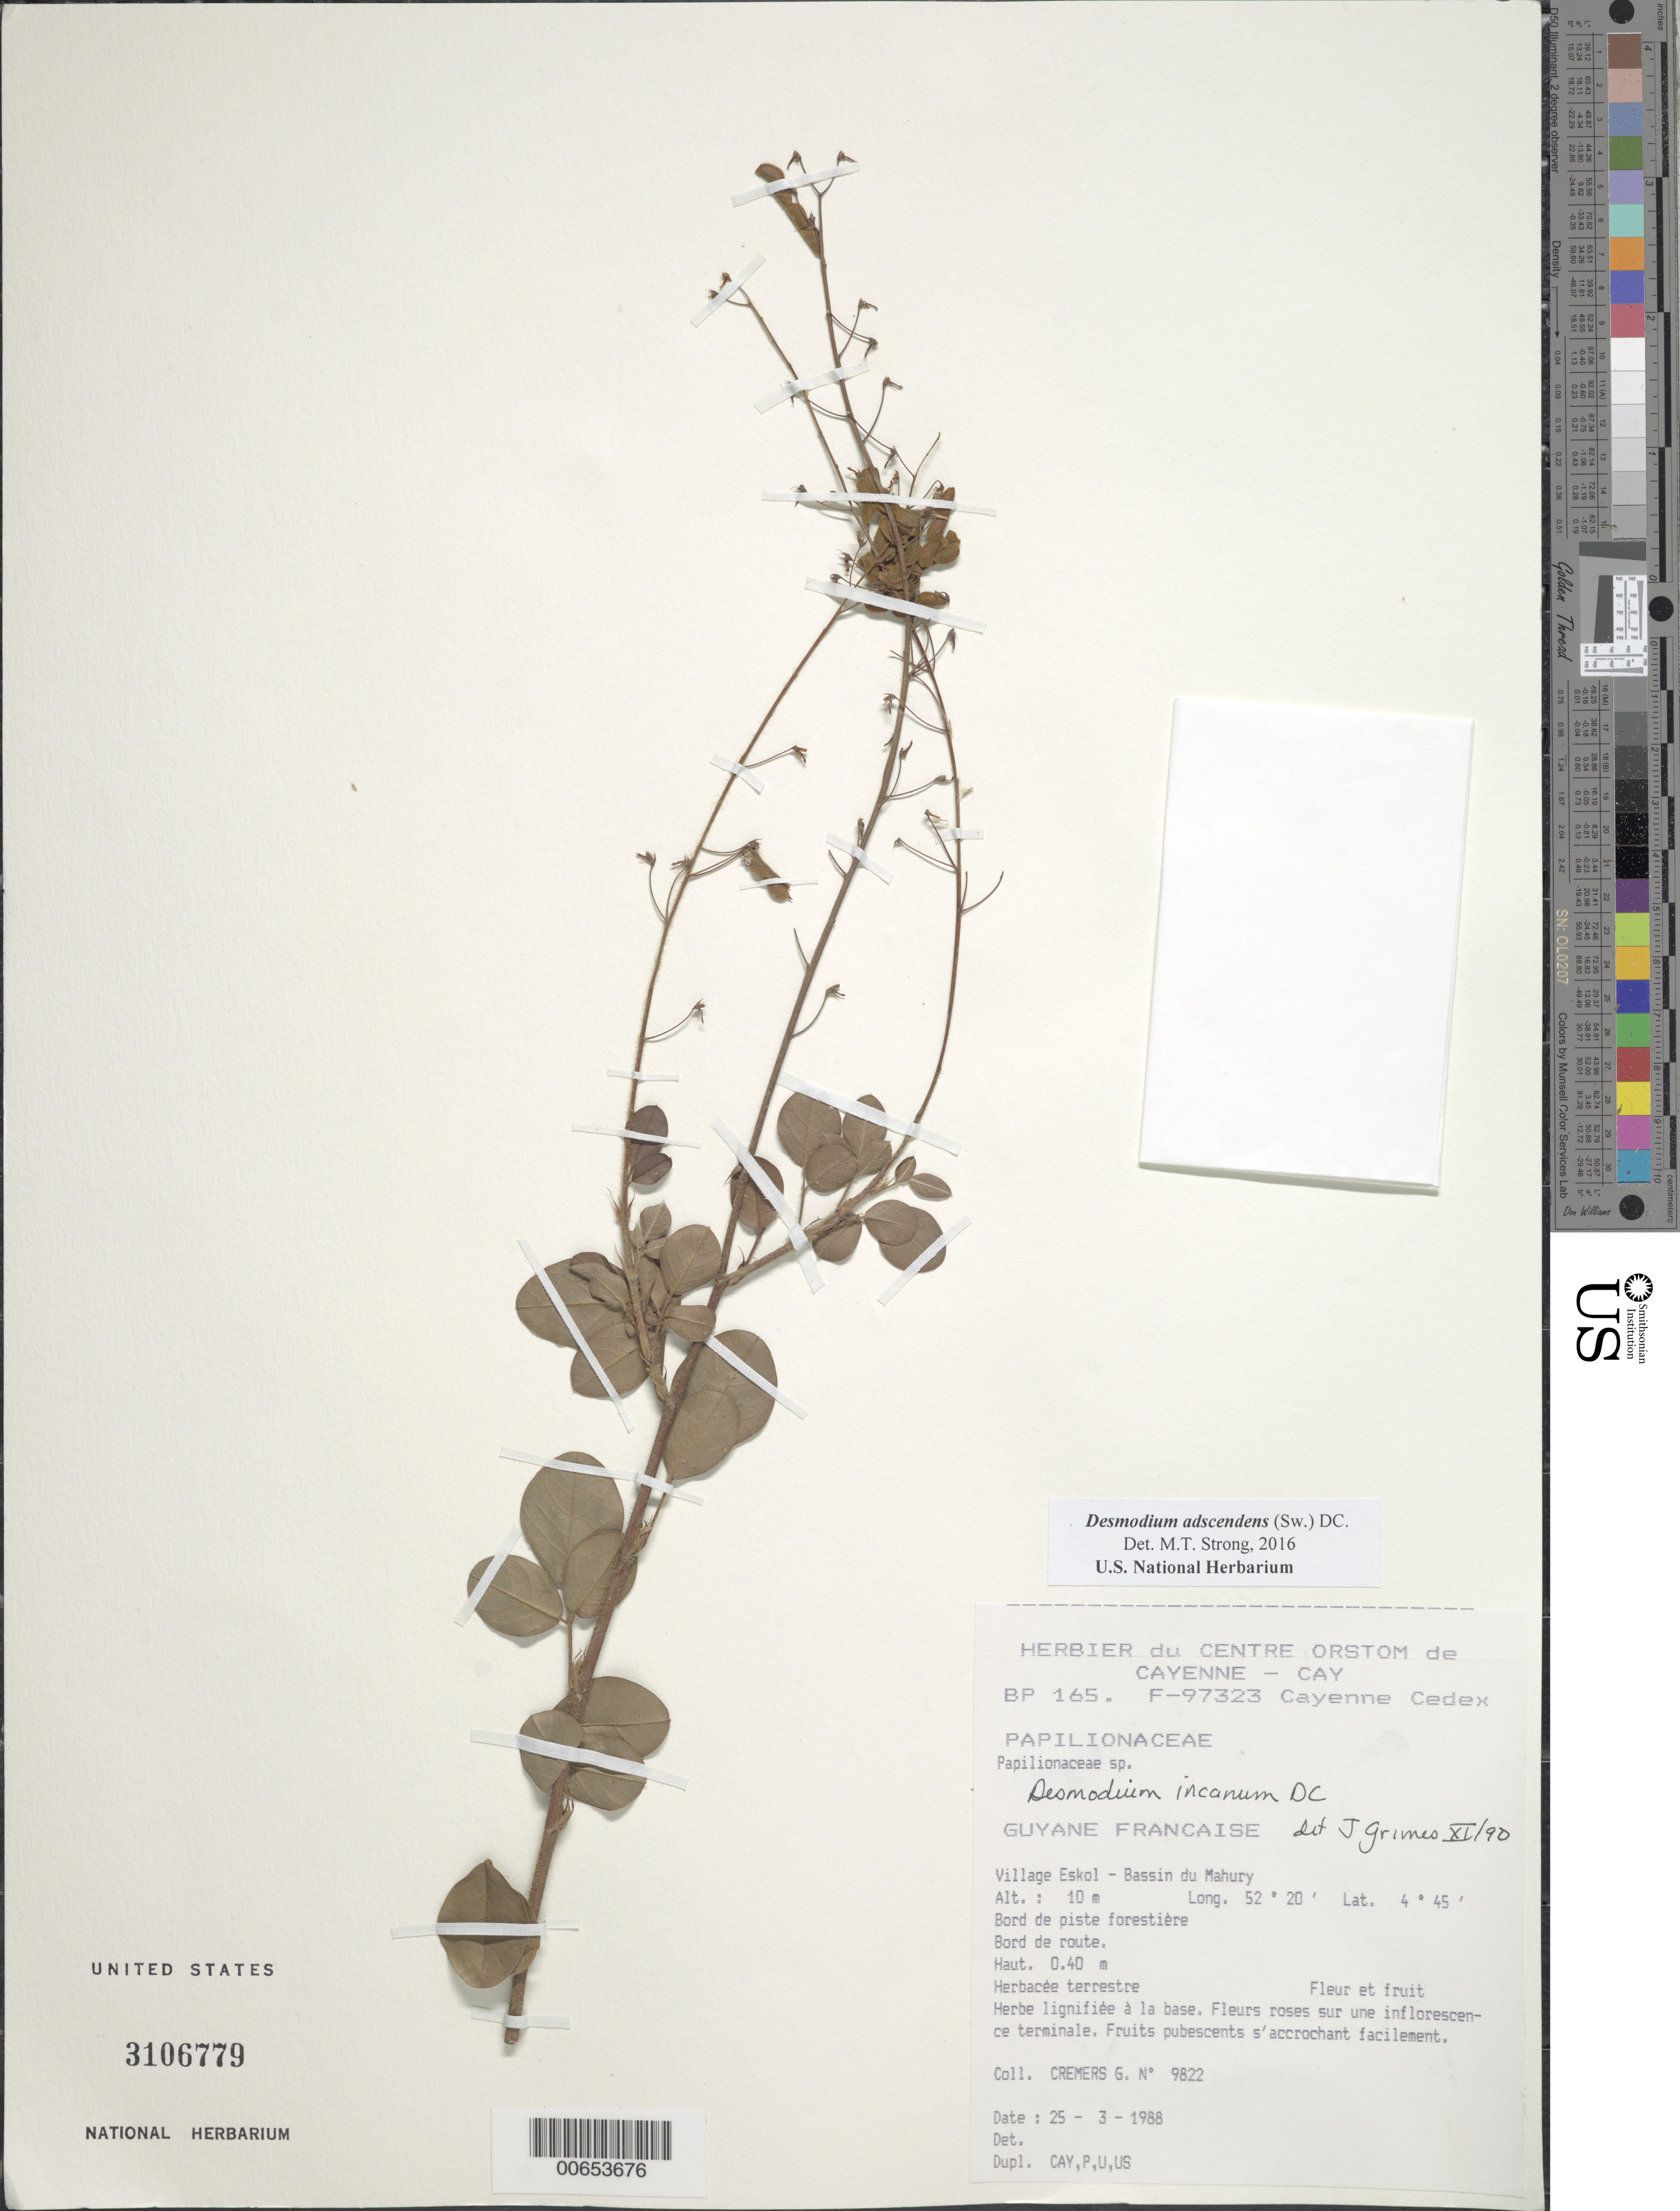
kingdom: Plantae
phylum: Tracheophyta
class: Magnoliopsida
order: Fabales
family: Fabaceae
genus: Grona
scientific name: Grona adscendens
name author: (Sw.) H. Ohashi & K. Ohashi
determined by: Strong, Mark T., (BOT), Smithsonian Institution - National Museum of Natural History (UNITED STATES)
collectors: G. Cremers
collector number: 9822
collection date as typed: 25-Mar-88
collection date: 1988-03-25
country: French Guiana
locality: Eskol Village - Bassin du Mahury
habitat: Forest trail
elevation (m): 10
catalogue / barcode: US 3106779